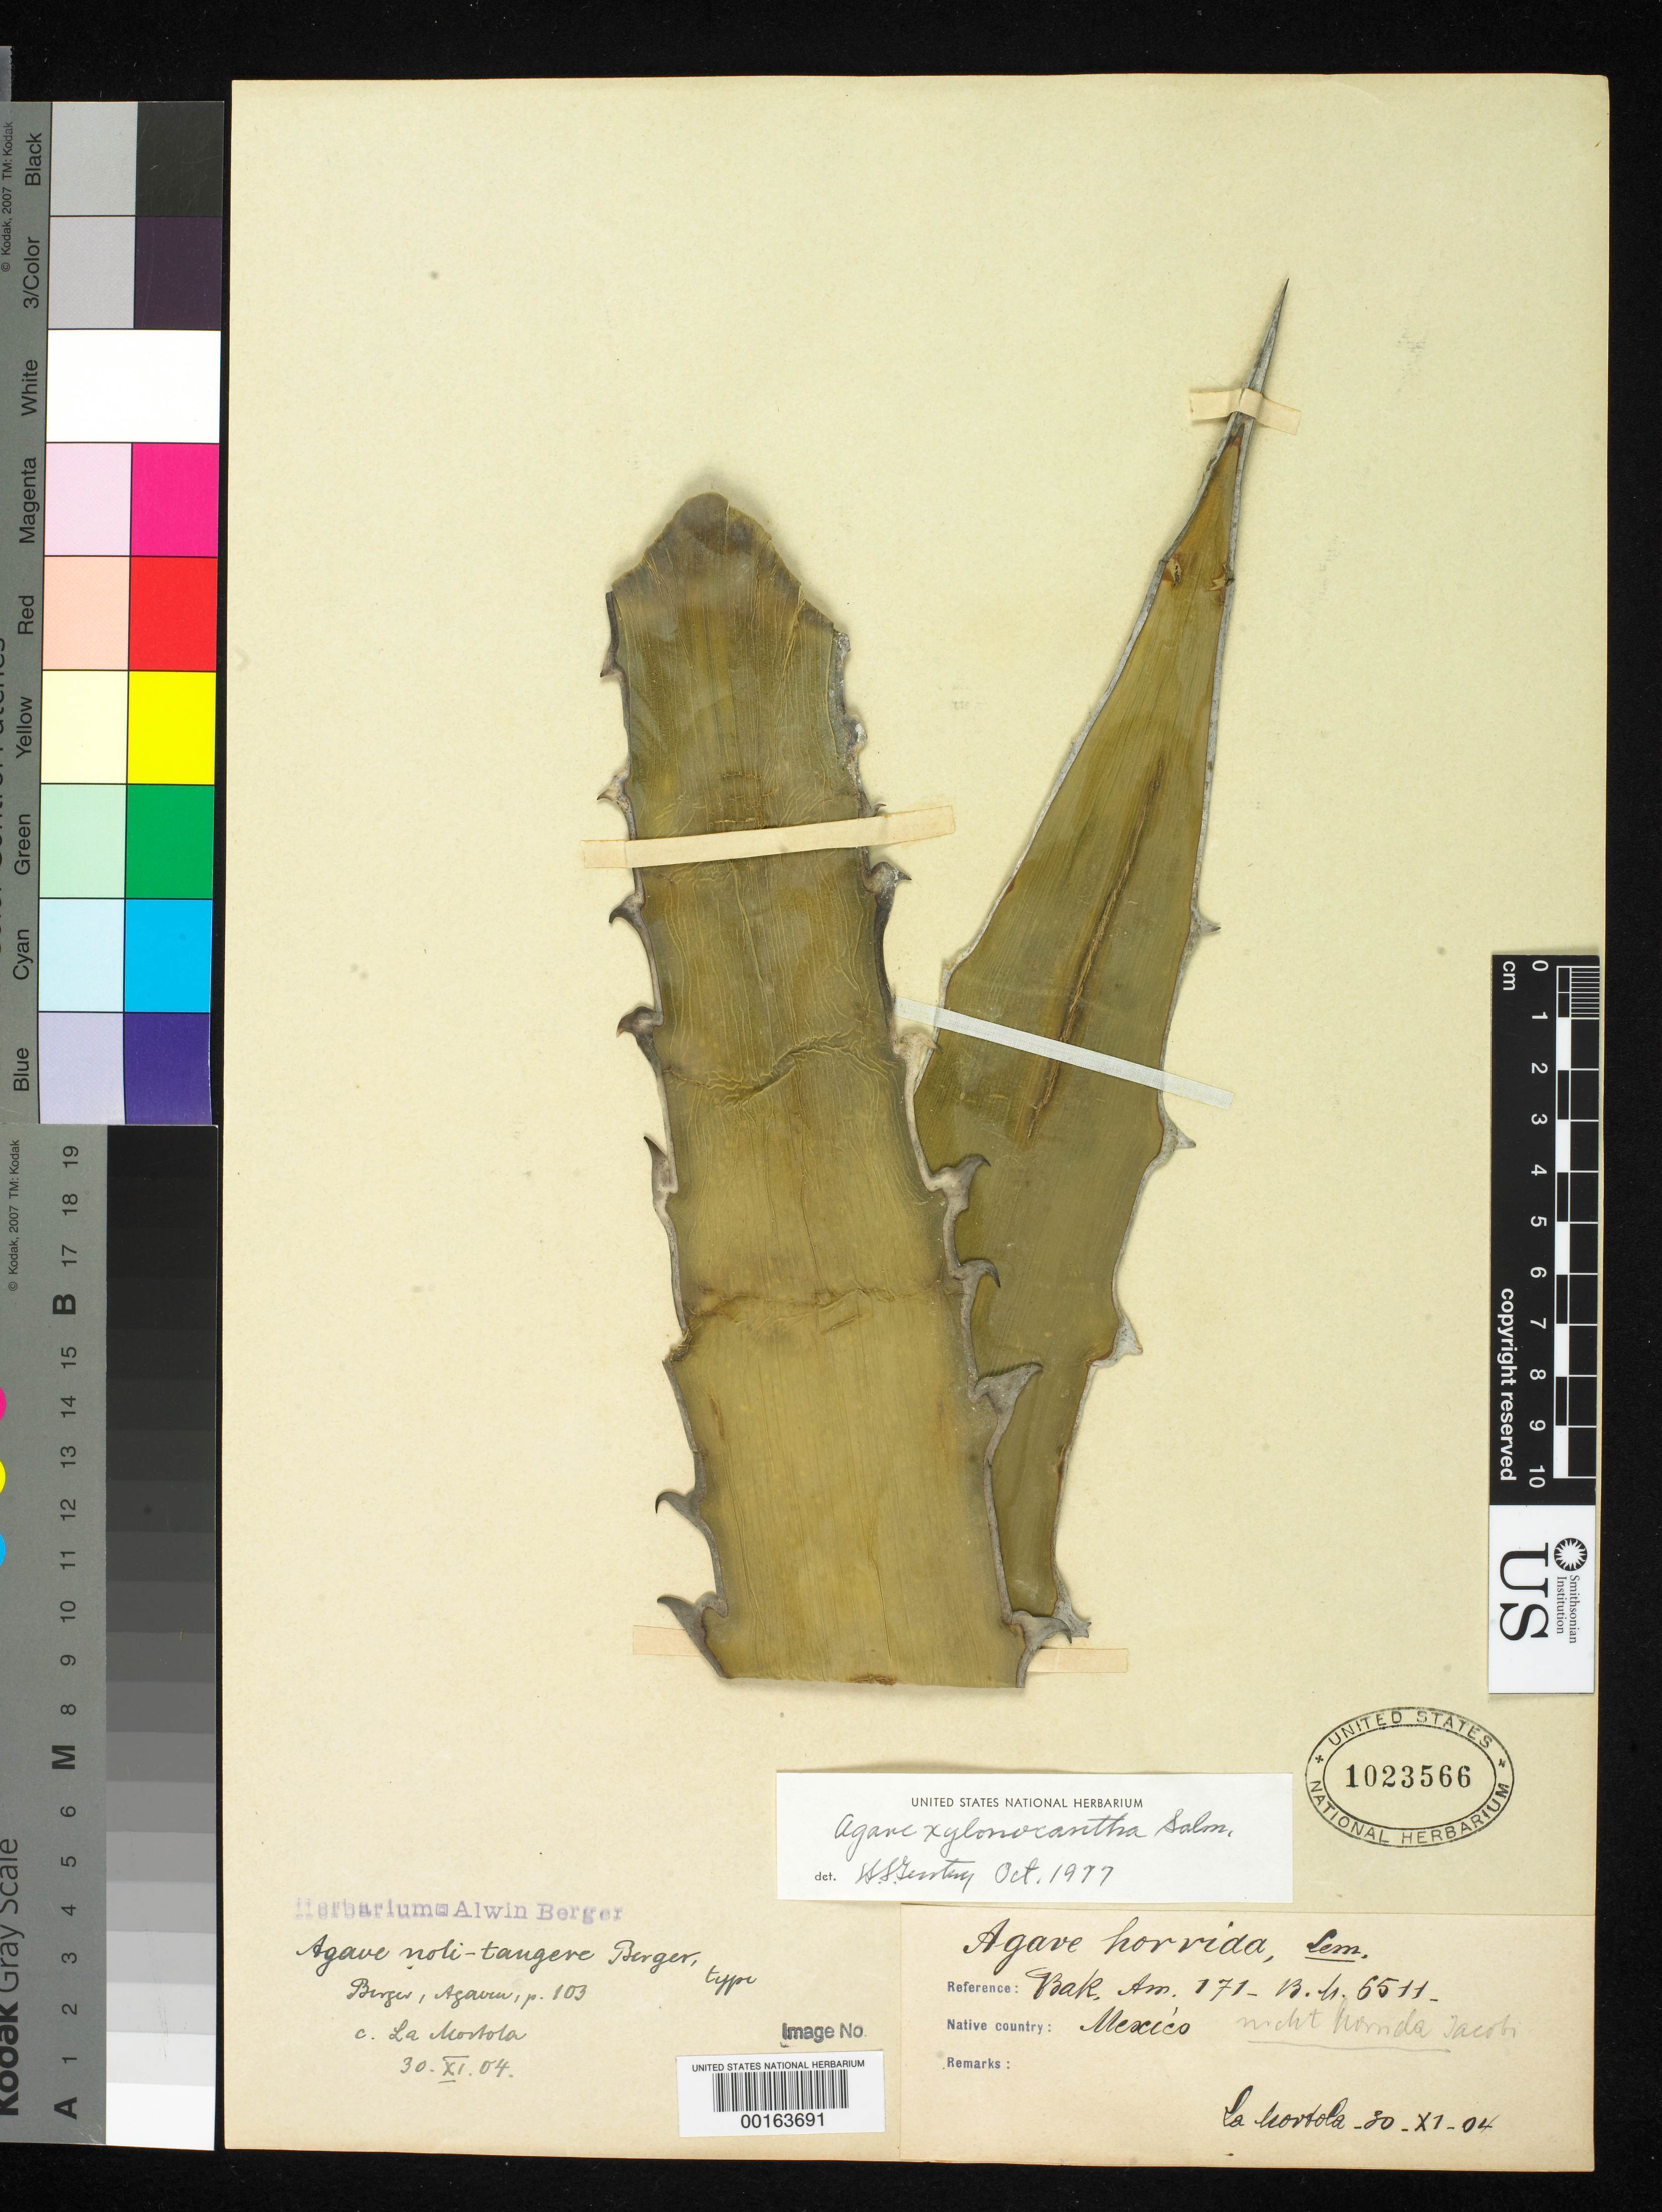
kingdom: Plantae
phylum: Tracheophyta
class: Liliopsida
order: Asparagales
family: Asparagaceae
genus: Agave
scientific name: Agave noli-tangere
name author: A. Berger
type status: Type Collection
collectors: ex herb. A. Berger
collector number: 103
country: Mexico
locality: E of Monserrat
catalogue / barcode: US 1023566